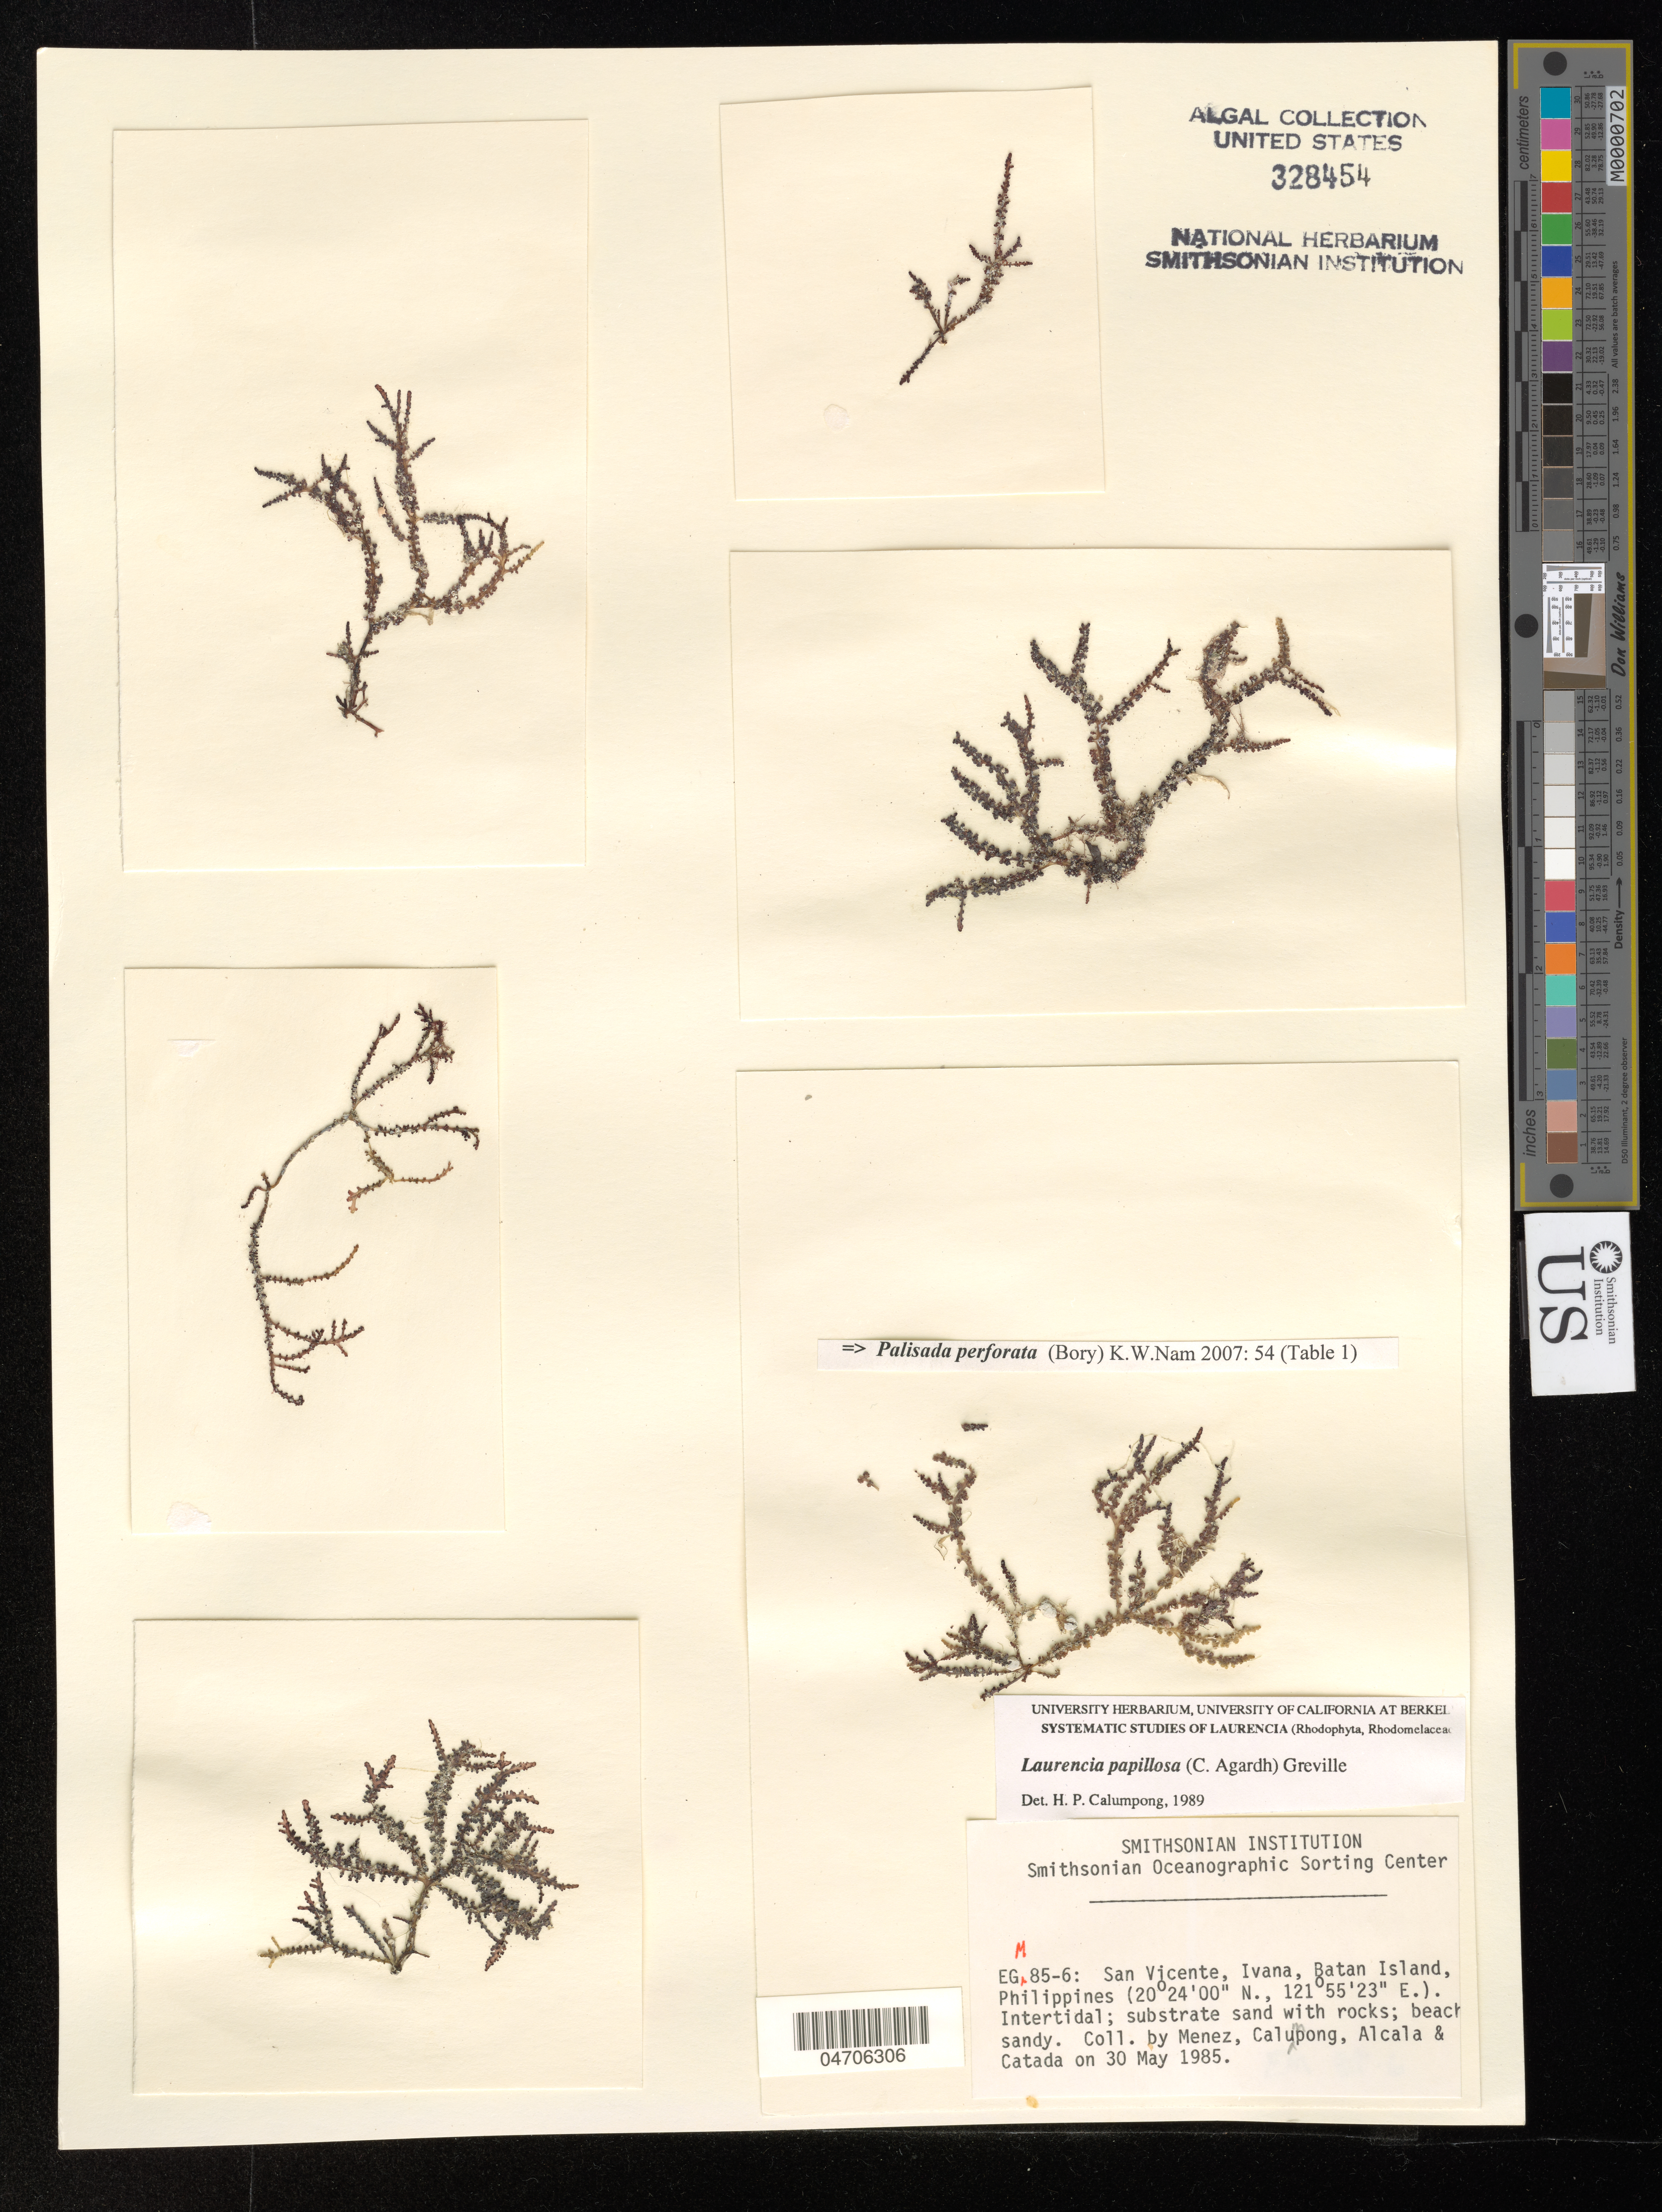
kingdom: Plantae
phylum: Rhodophyta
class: Florideophyceae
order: Ceramiales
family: Rhodomelaceae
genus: Laurencia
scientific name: Laurencia papillosa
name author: (C. Agardh) Grev.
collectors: Menez, Calumpong, Alcala & Catada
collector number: EGM85-6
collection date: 1985-05-30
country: Philippines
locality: San Vicente, Ivana, Batan Island.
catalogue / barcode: US 328454